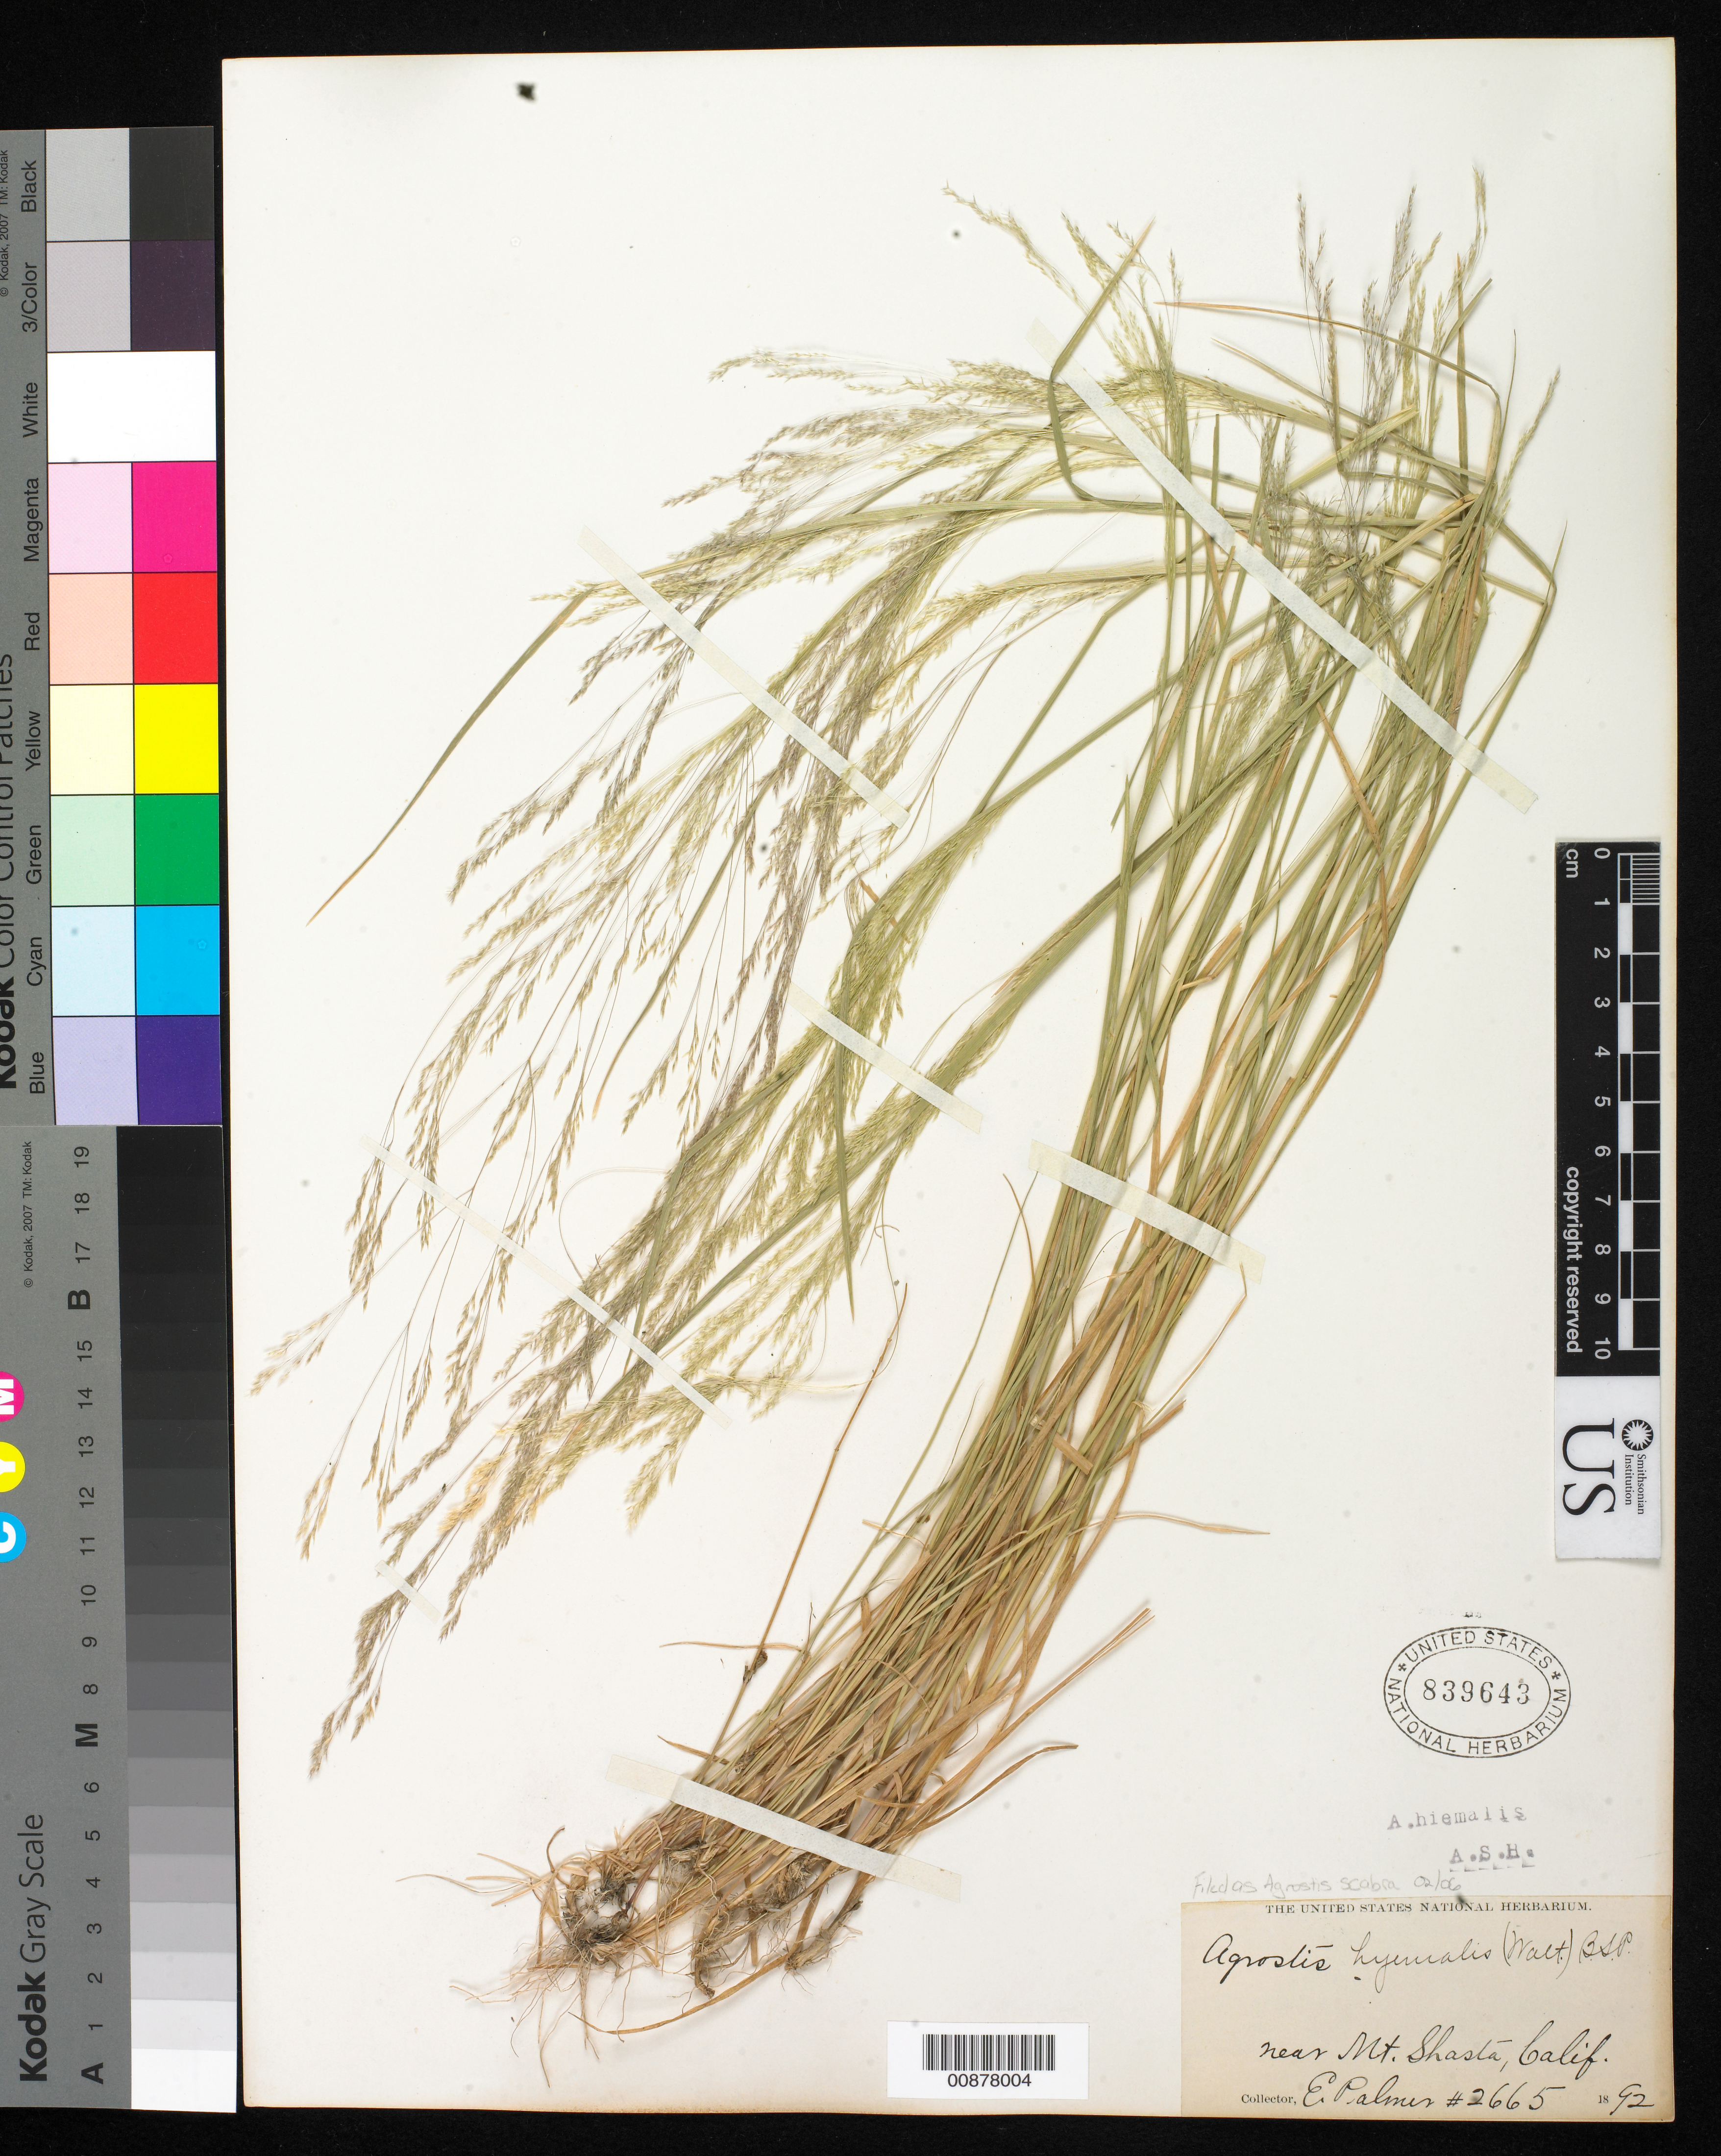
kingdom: Plantae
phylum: Tracheophyta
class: Liliopsida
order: Poales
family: Poaceae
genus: Agrostis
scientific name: Agrostis scabra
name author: Willd.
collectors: E. Palmer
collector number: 2665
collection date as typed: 1892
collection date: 1892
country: United States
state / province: California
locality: Near Mt. Shasta, California.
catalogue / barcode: US 839643